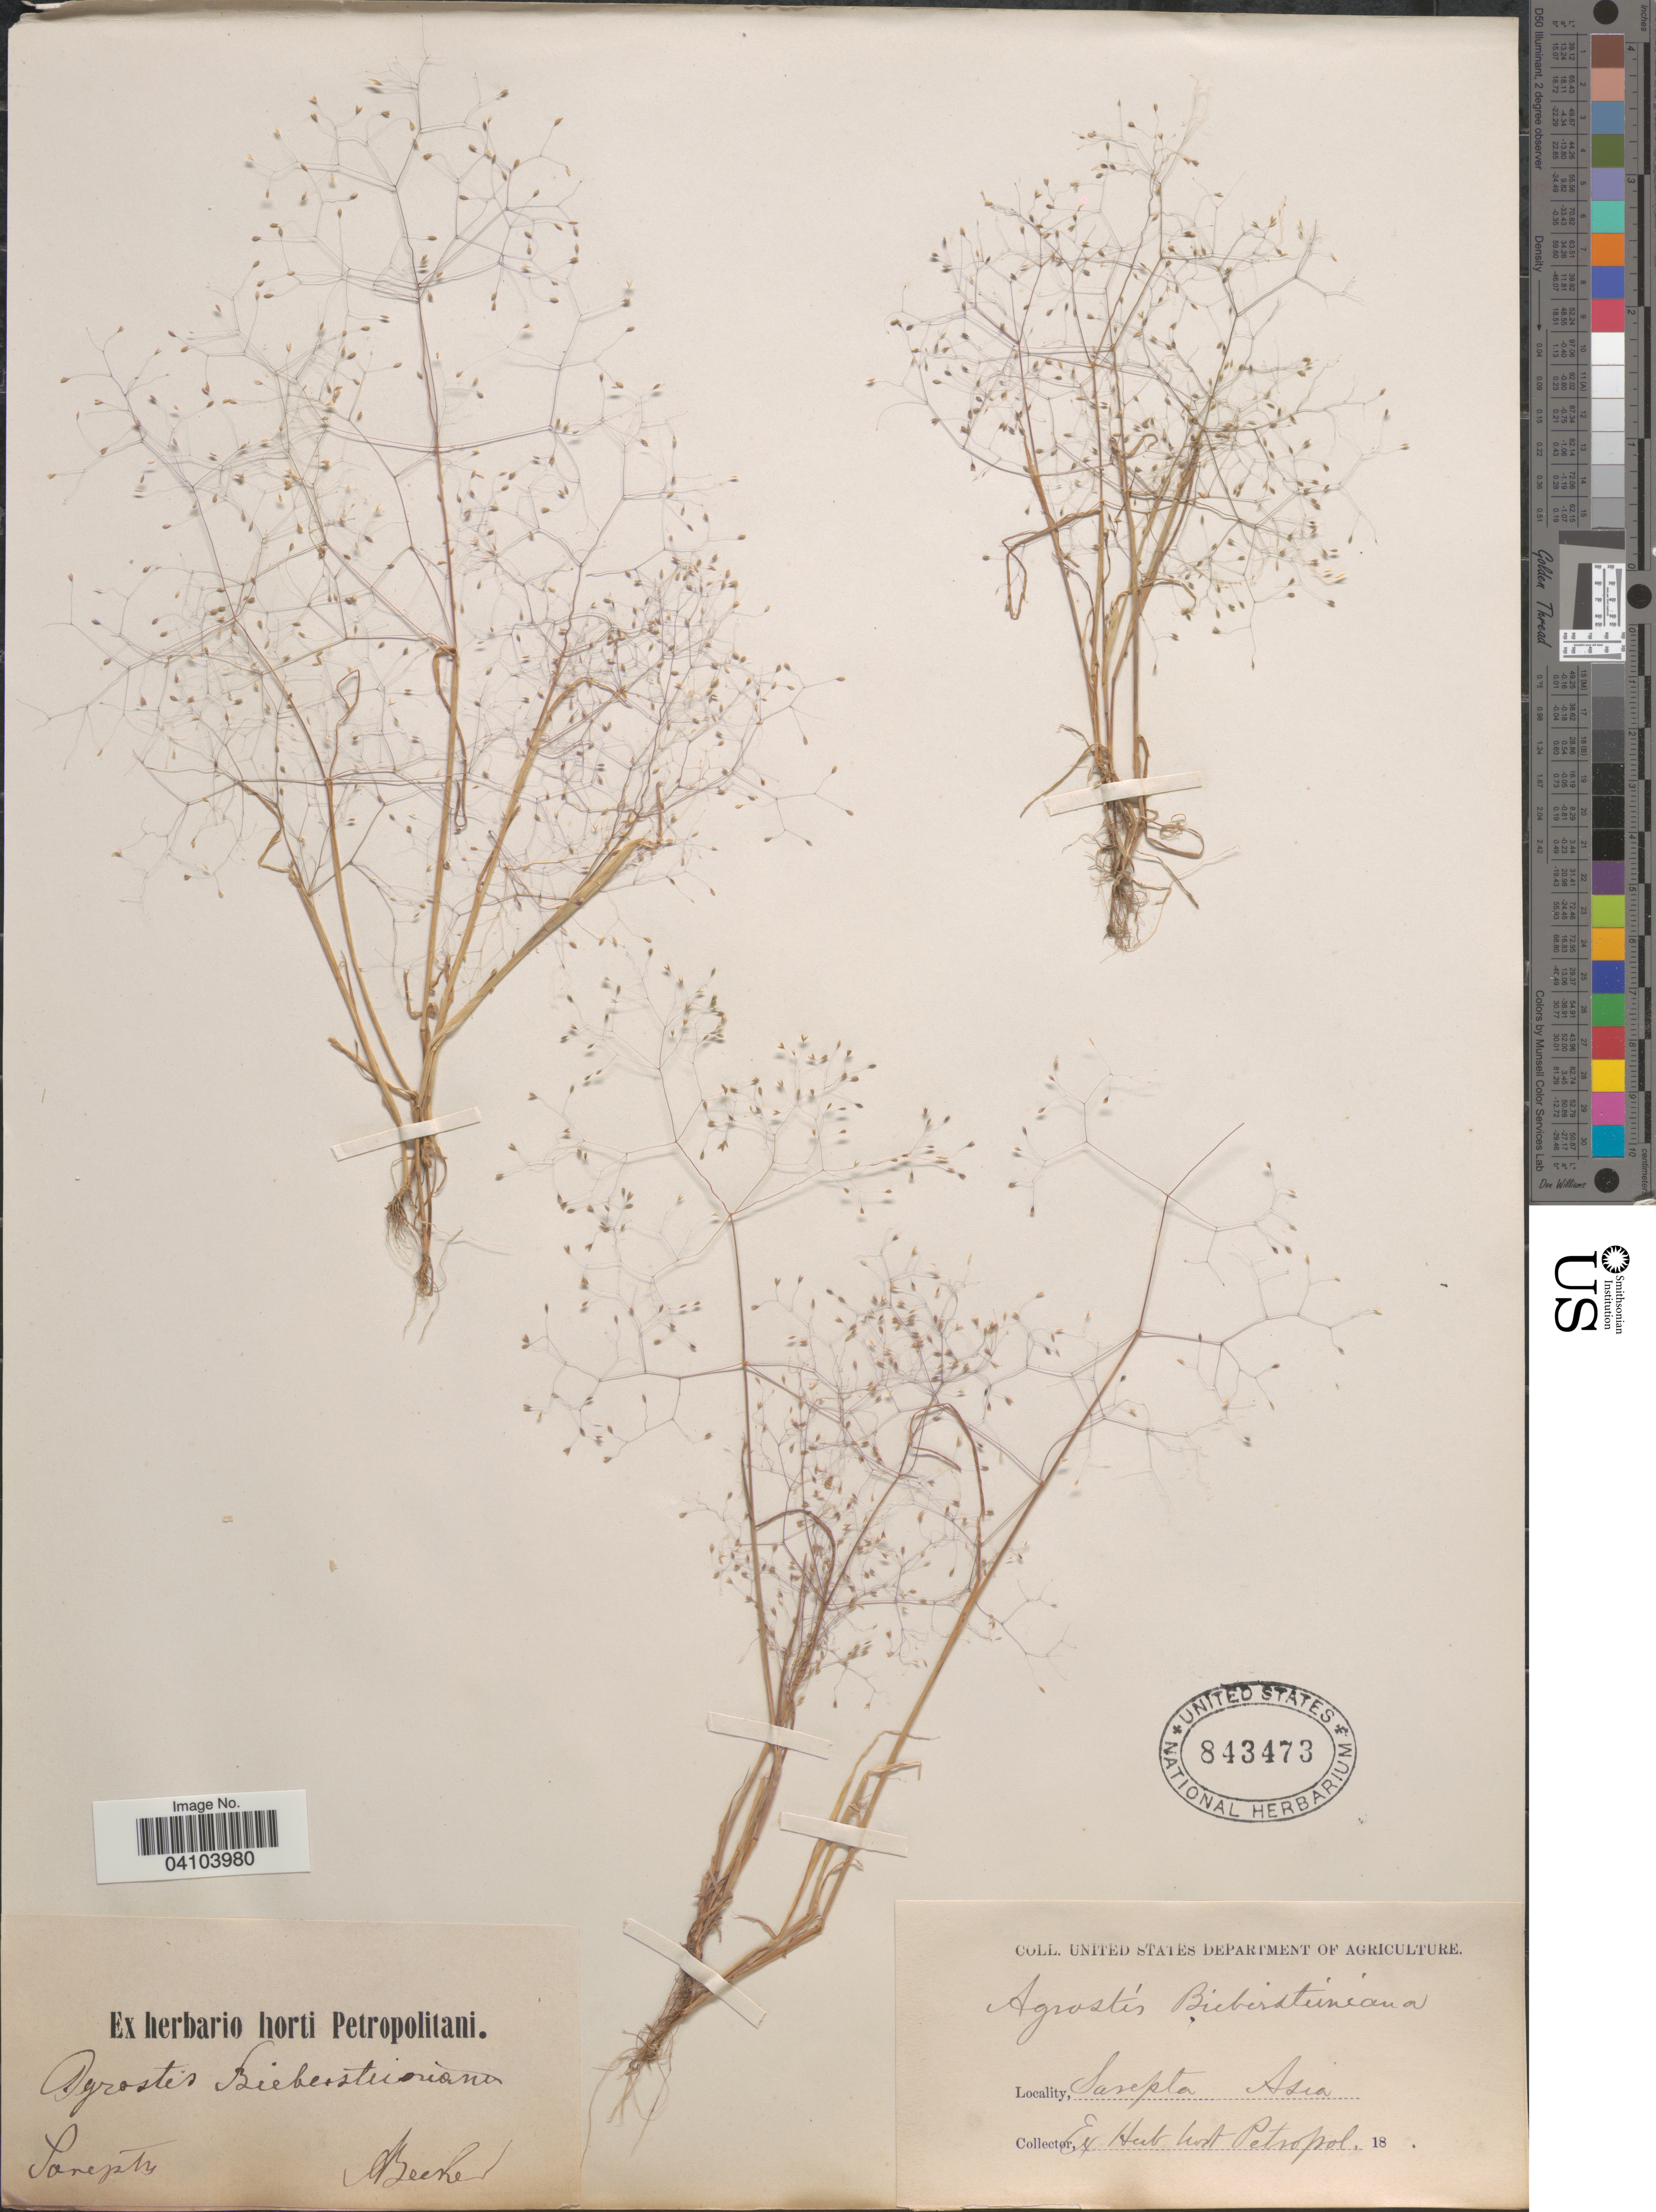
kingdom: Plantae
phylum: Tracheophyta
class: Liliopsida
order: Poales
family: Poaceae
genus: Zingeria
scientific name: Zingeria biebersteiniana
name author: (Claus) P.A. Smirn.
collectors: A. Becker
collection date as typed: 18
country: Kazakhstan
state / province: Qaraghandy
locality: Sarepta. Asia.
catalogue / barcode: US 843473